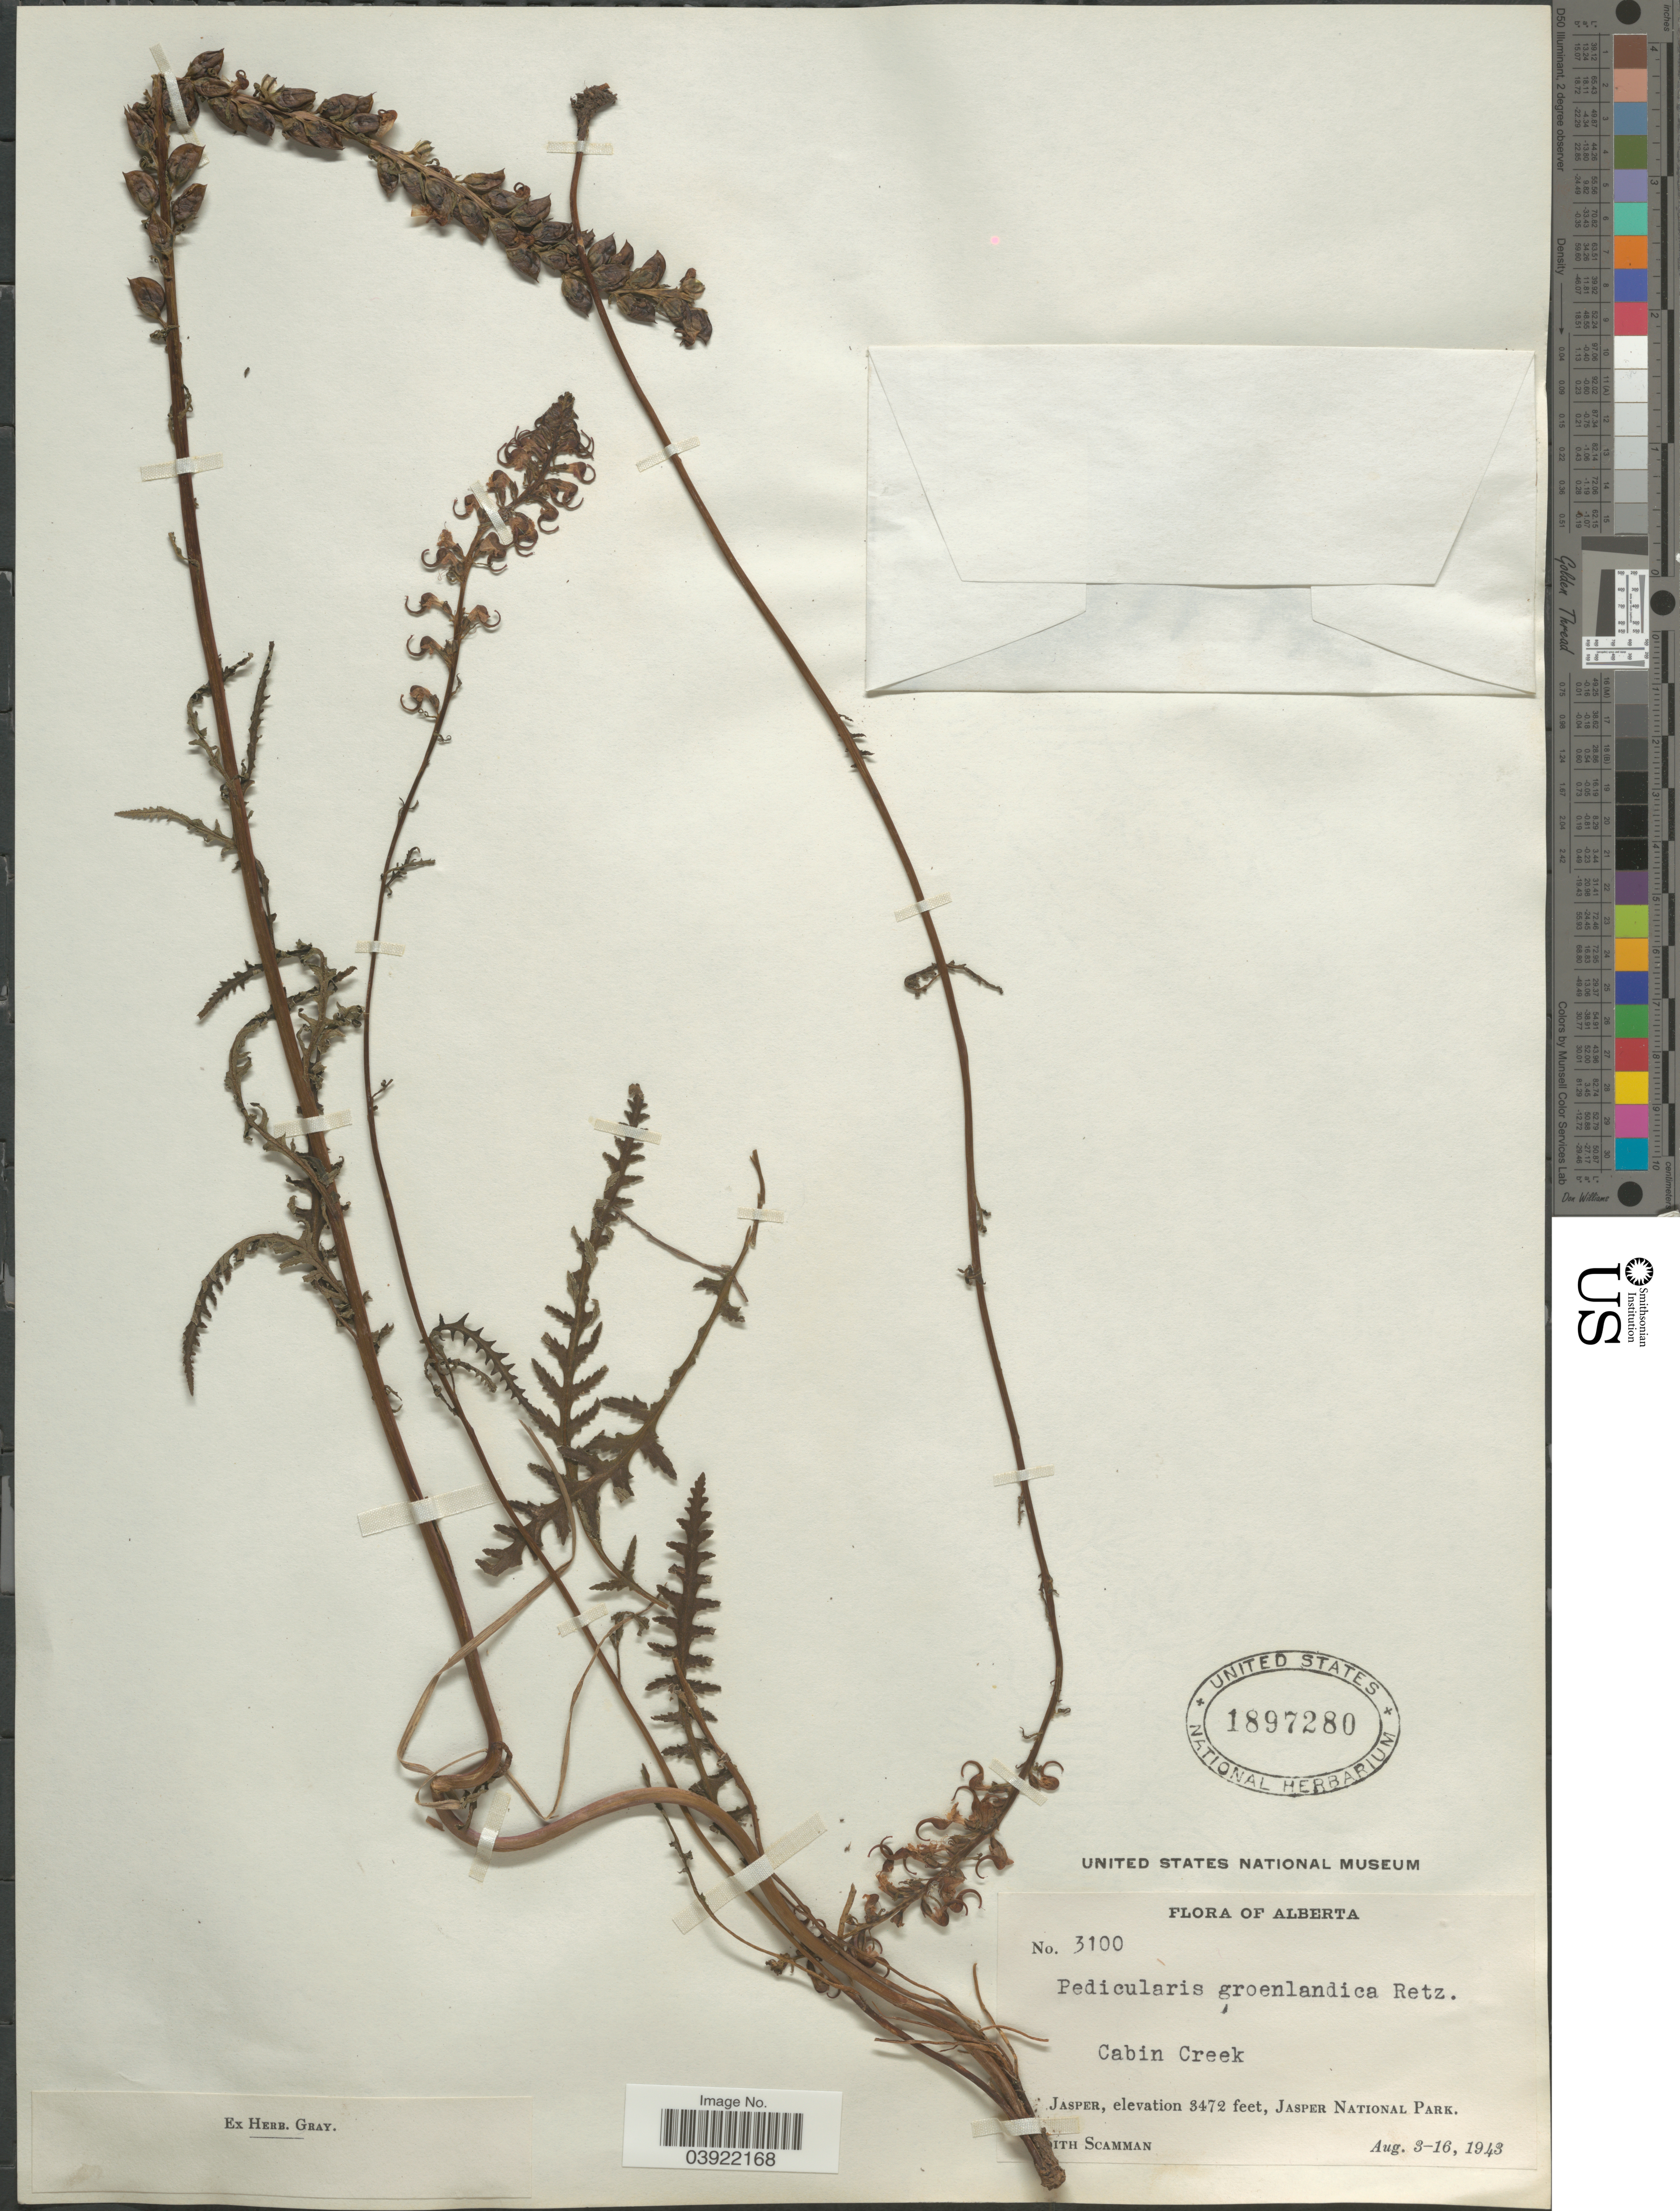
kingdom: Plantae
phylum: Tracheophyta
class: Magnoliopsida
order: Lamiales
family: Orobanchaceae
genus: Pedicularis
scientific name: Pedicularis groenlandica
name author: Retz.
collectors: E. Scamman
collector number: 3100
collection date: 1943-08-03/1943-08-16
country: Canada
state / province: Alberta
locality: Cabin Creek. Jasper, Jasper National Park.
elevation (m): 1058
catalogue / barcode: US 1897280